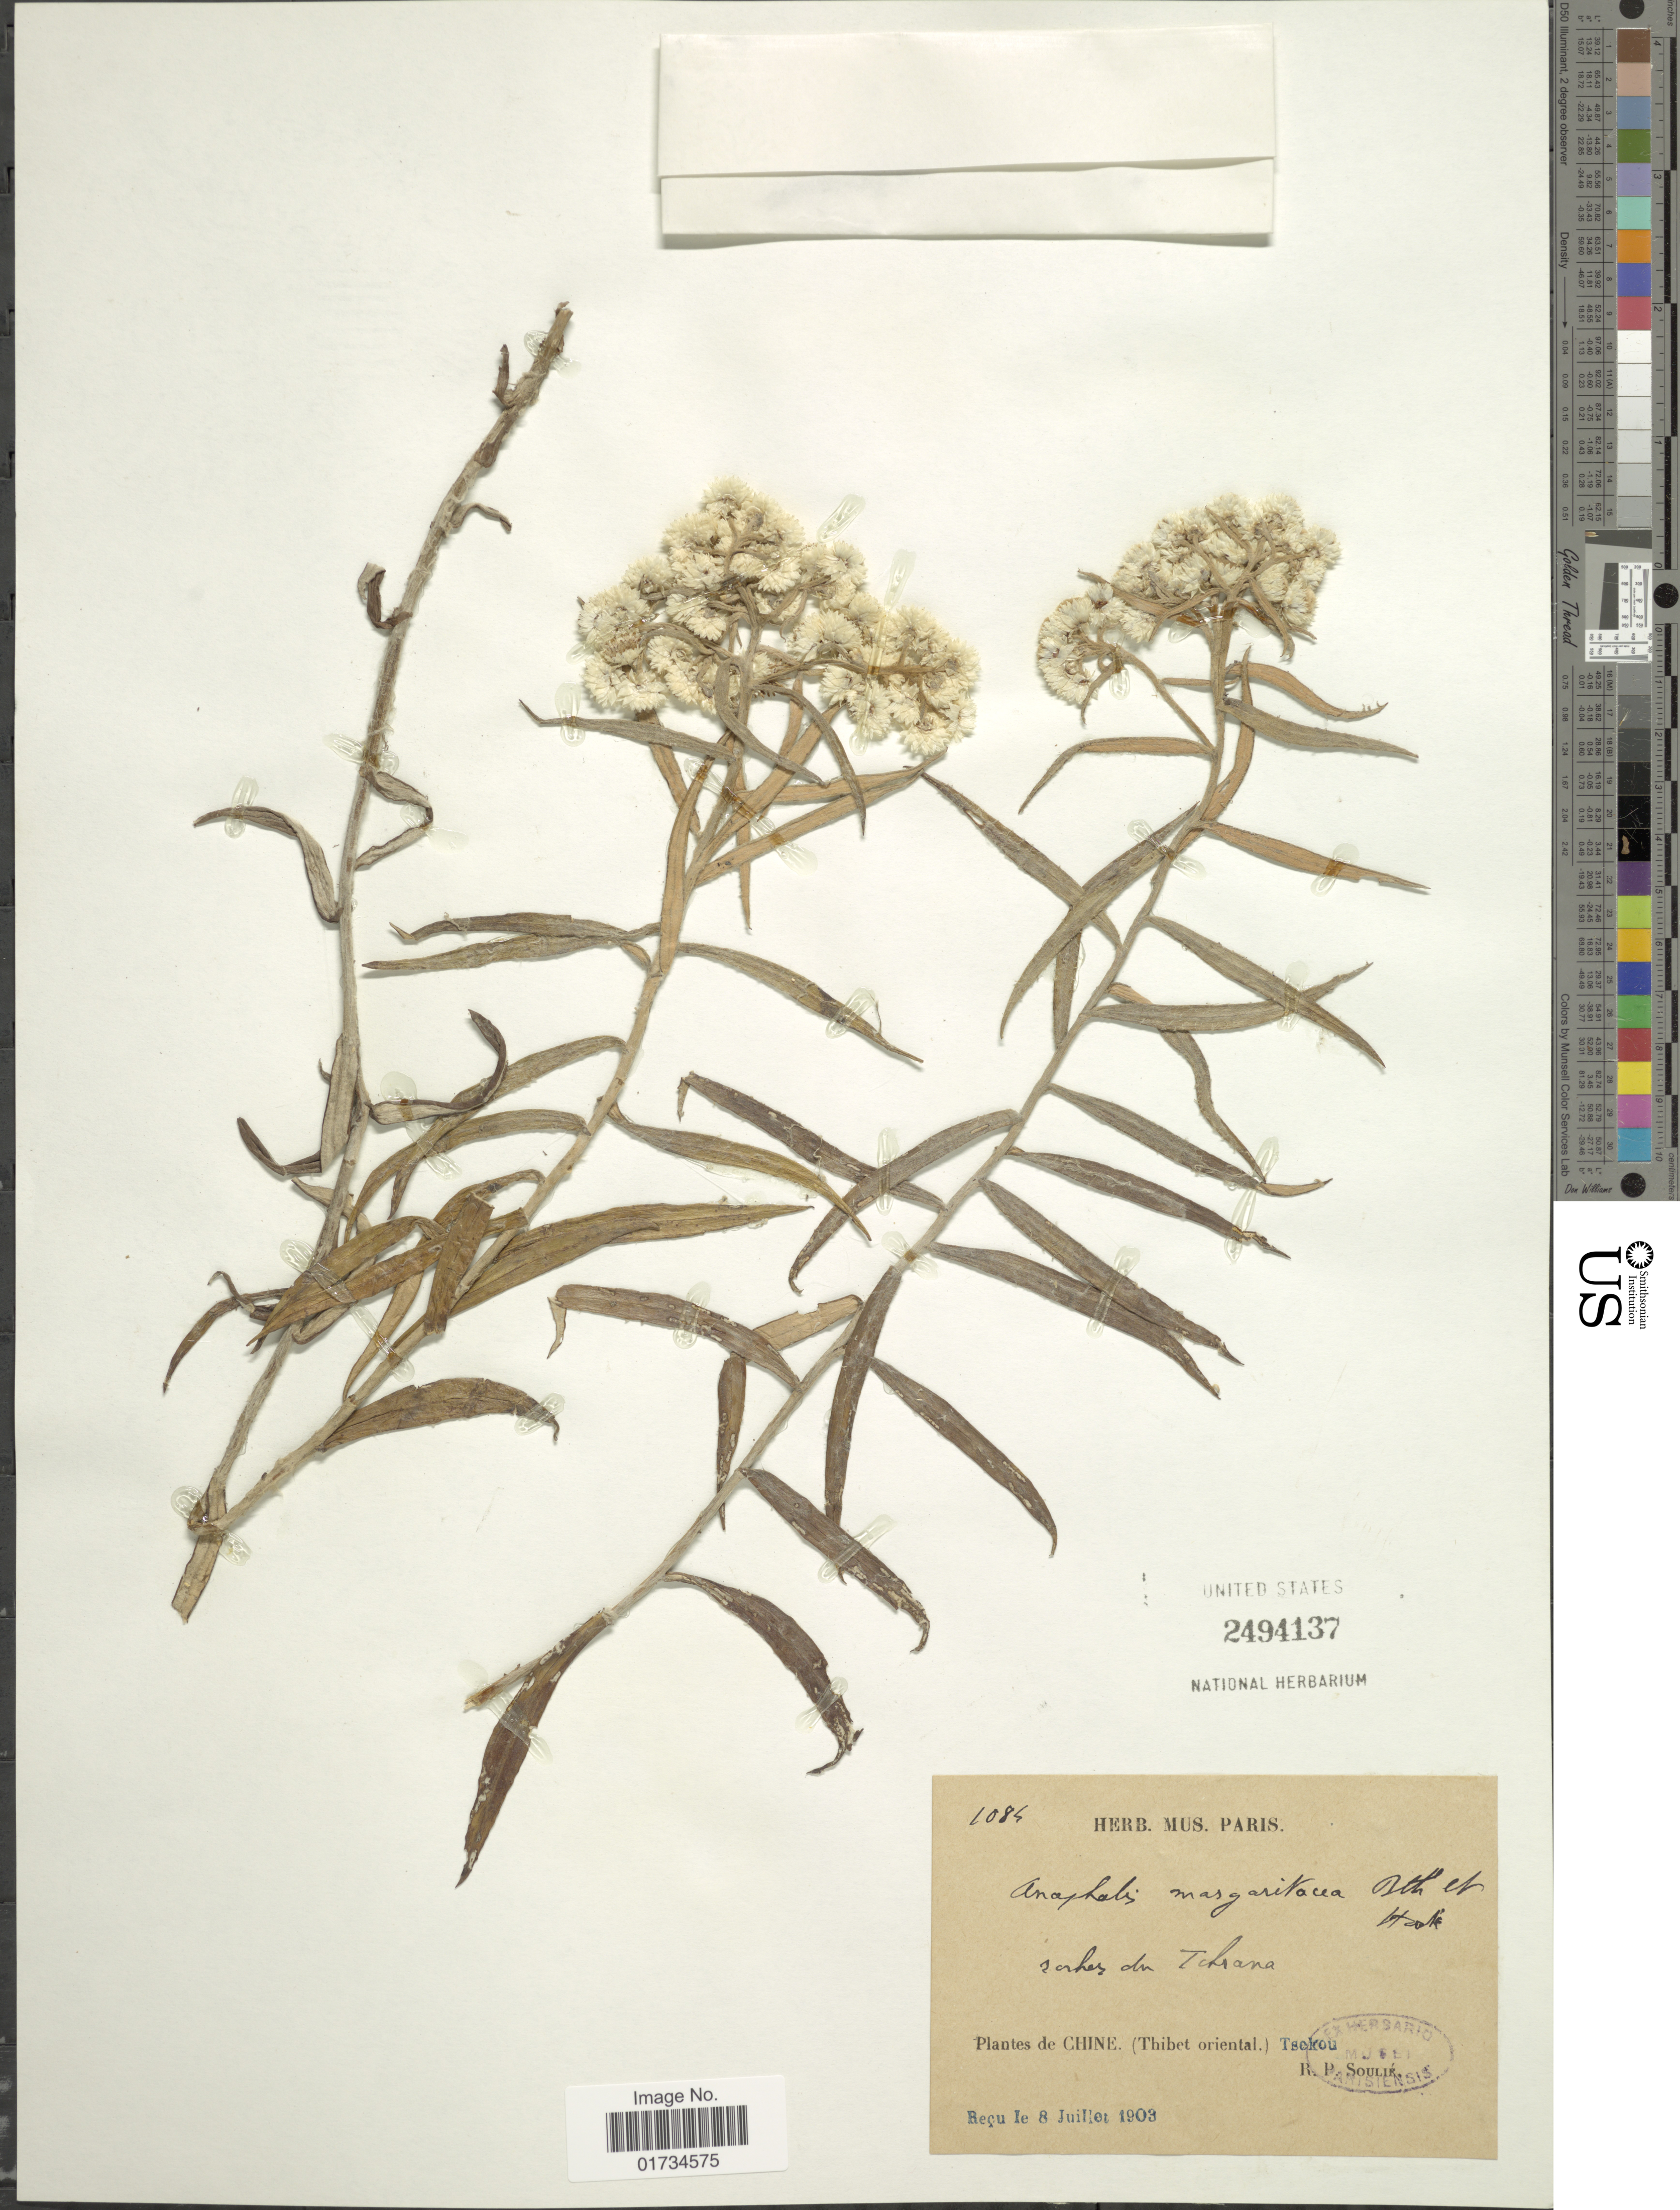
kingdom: Plantae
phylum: Tracheophyta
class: Magnoliopsida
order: Asterales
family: Asteraceae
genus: Anaphalis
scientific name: Anaphalis margaritacea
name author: (L.) Benth. & Hook. f.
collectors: R. Soulié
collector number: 1084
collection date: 1903-07-08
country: China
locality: Chine. (Thibet oriental.) Tsekou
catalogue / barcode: US 2494137